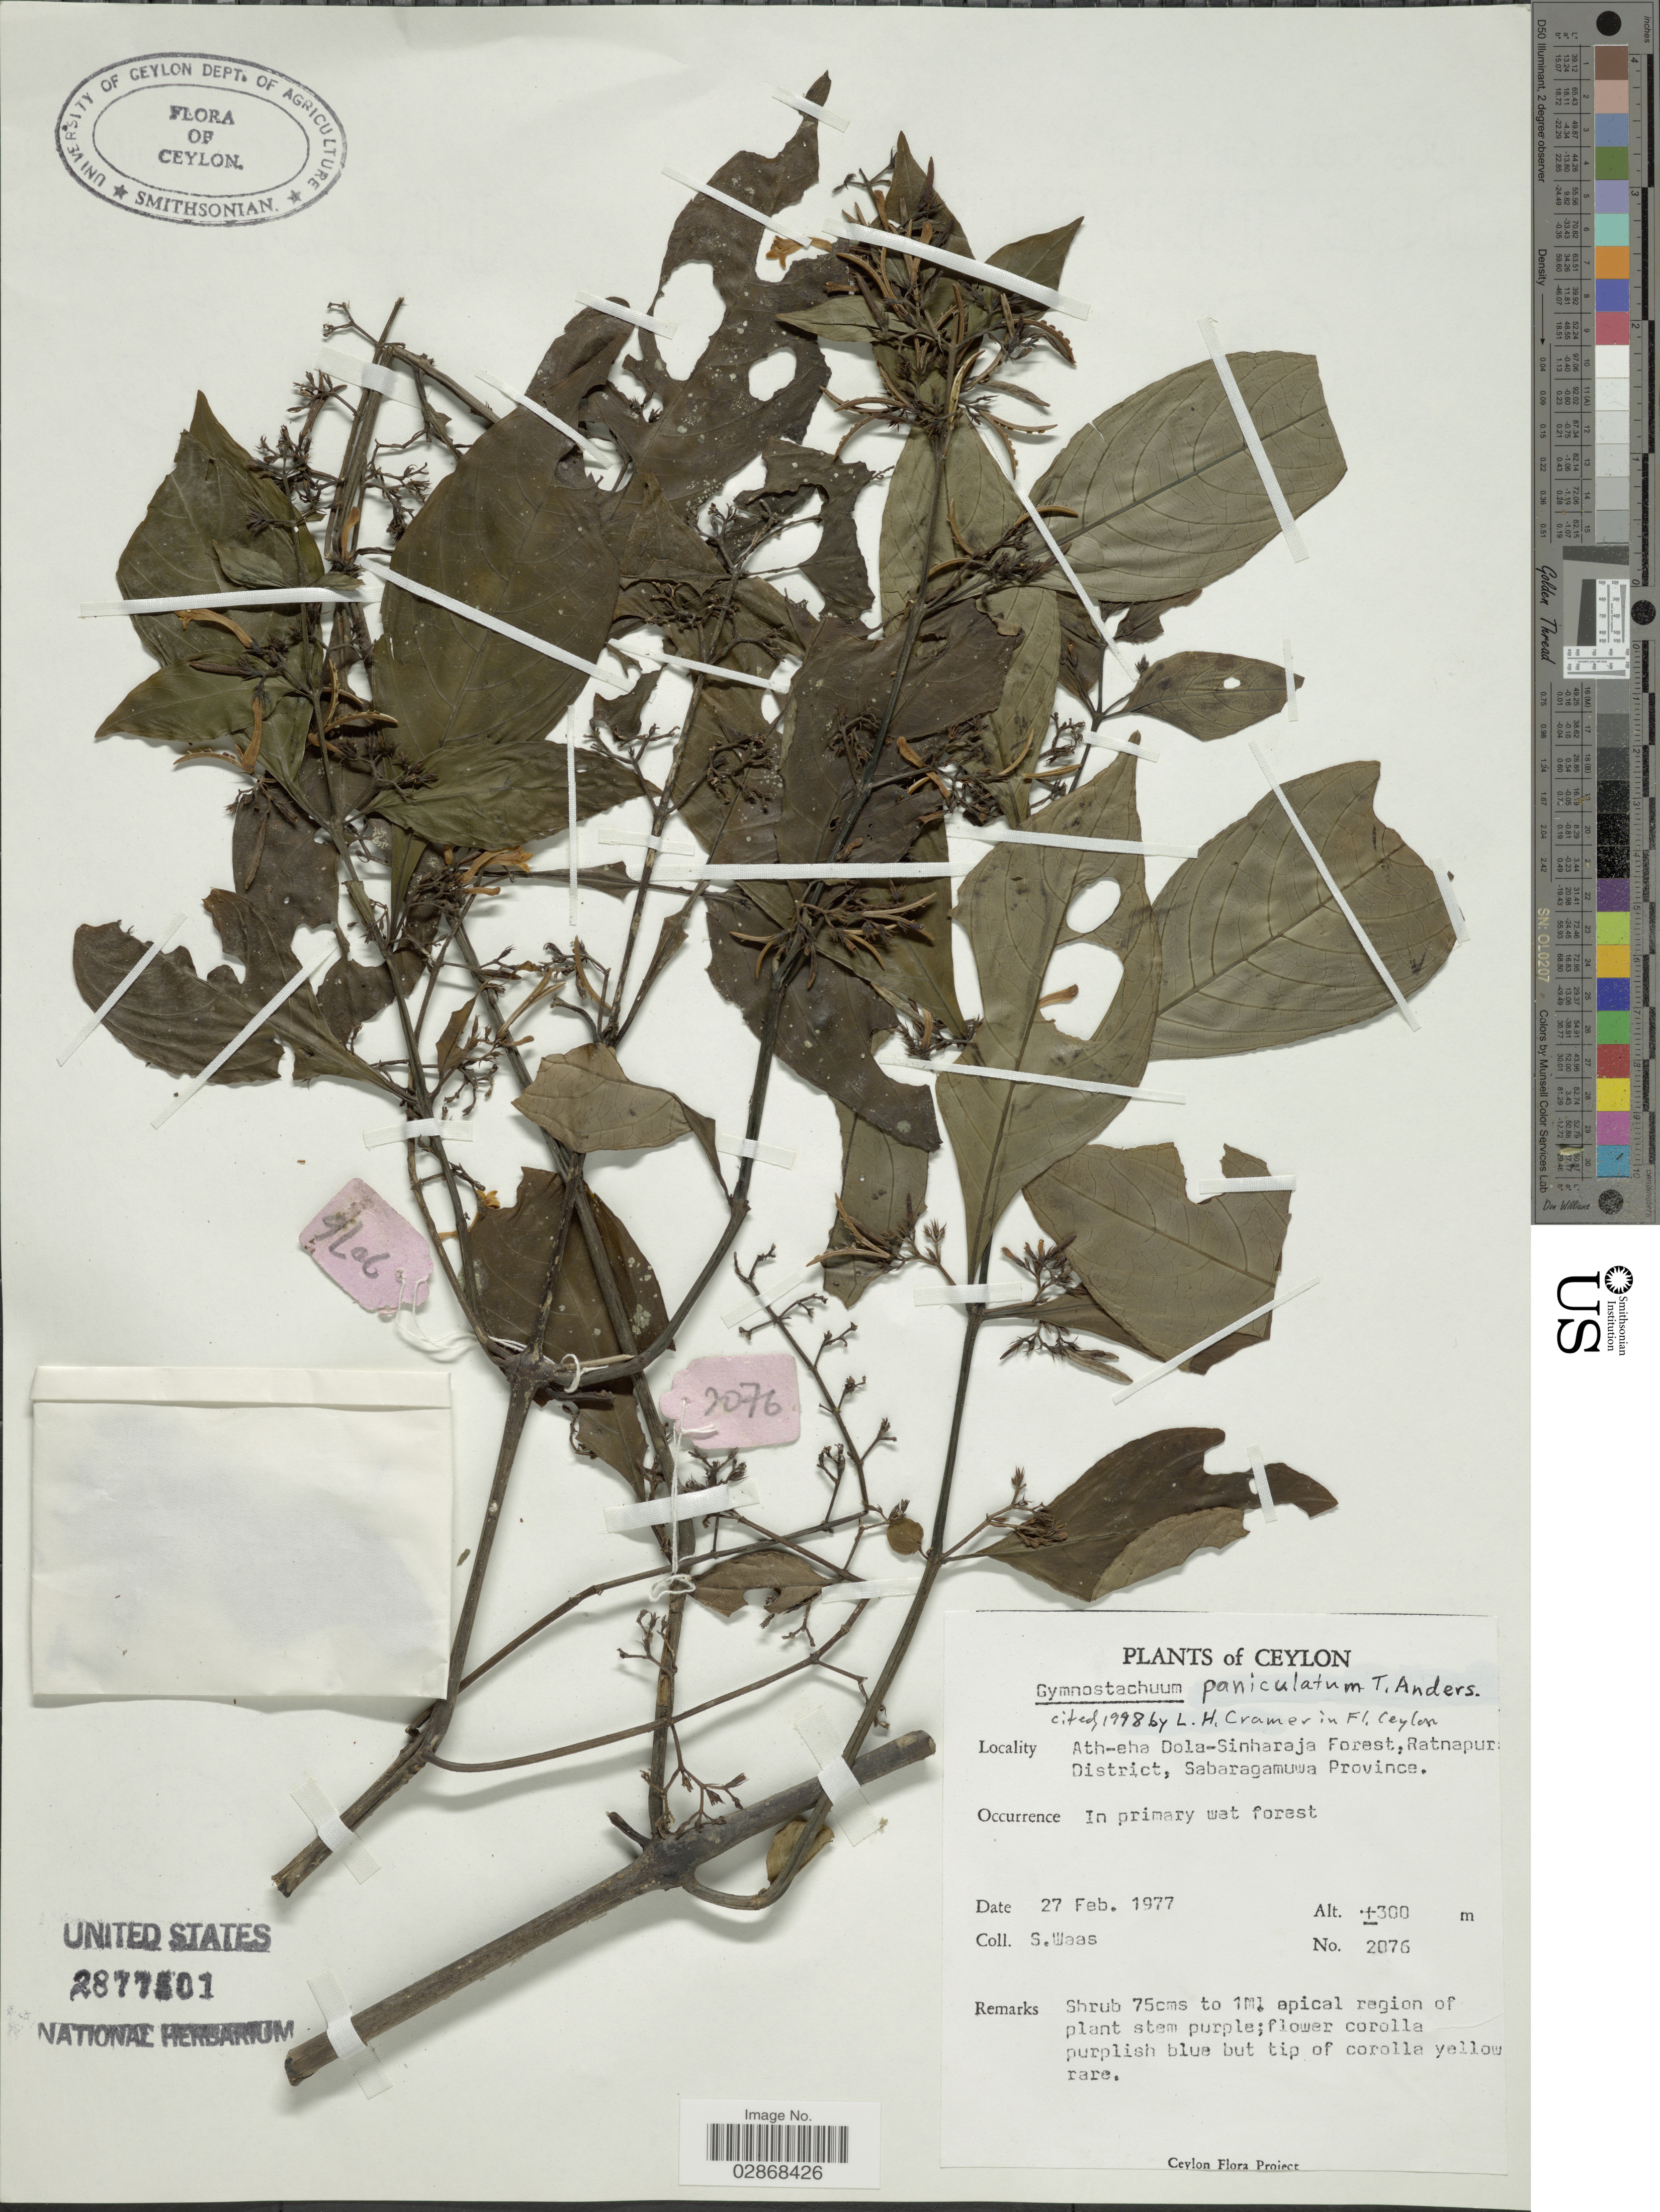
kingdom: Plantae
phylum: Tracheophyta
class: Magnoliopsida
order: Lamiales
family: Acanthaceae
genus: Gymnostachyum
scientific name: Gymnostachyum paniculatum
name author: T. Anderson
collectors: S. Waas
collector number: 2076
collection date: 1977-02-27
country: Sri Lanka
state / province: Sabaragamuwa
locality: Ceylon. Ath-eha Dola-Sinharaja Forest, Ratnapur [illegible text] District.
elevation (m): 300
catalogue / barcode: US 2877501